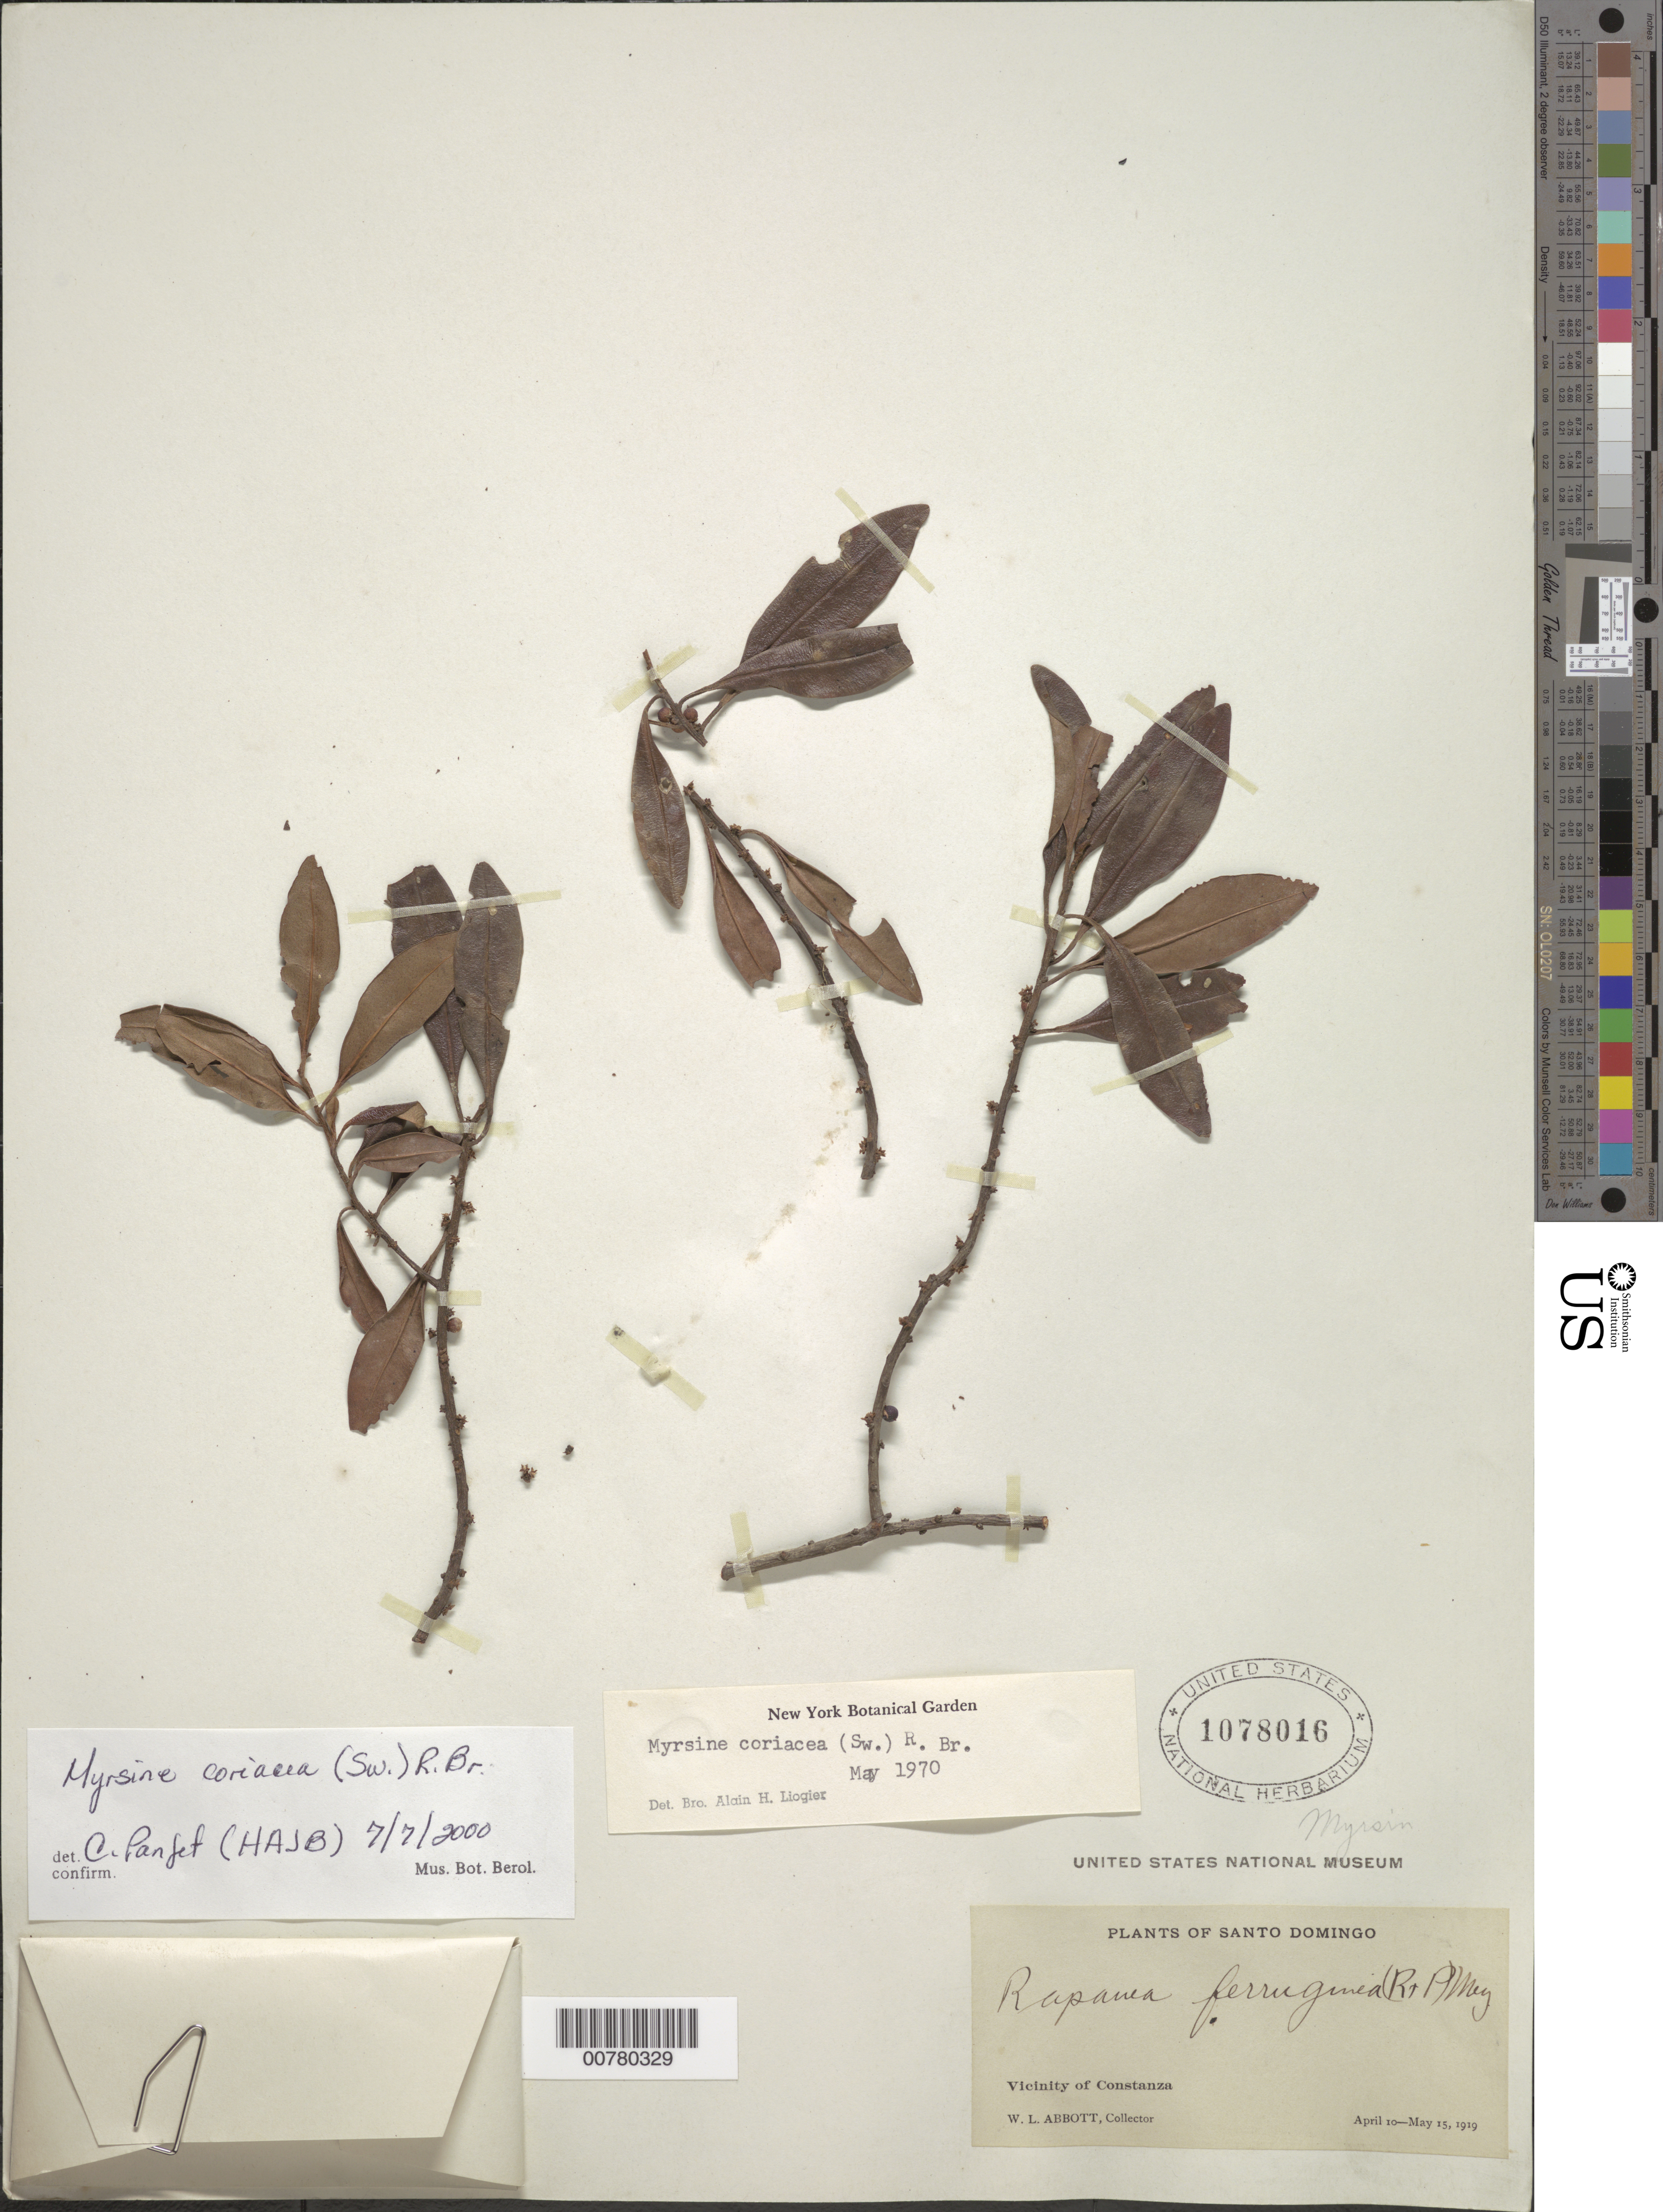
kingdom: Plantae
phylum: Tracheophyta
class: Magnoliopsida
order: Ericales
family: Primulaceae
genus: Myrsine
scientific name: Myrsine coriacea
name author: (Sw.) R. Br. ex Roem. & Schult.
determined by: Panfet, C.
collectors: W. L. Abbott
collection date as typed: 10 Apr 1919 to 15 May 1919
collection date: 1919-04-10/1919-05-15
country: Dominican Republic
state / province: La Vega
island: Hispaniola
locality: Vicinity of Constanza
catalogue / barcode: US 1078016